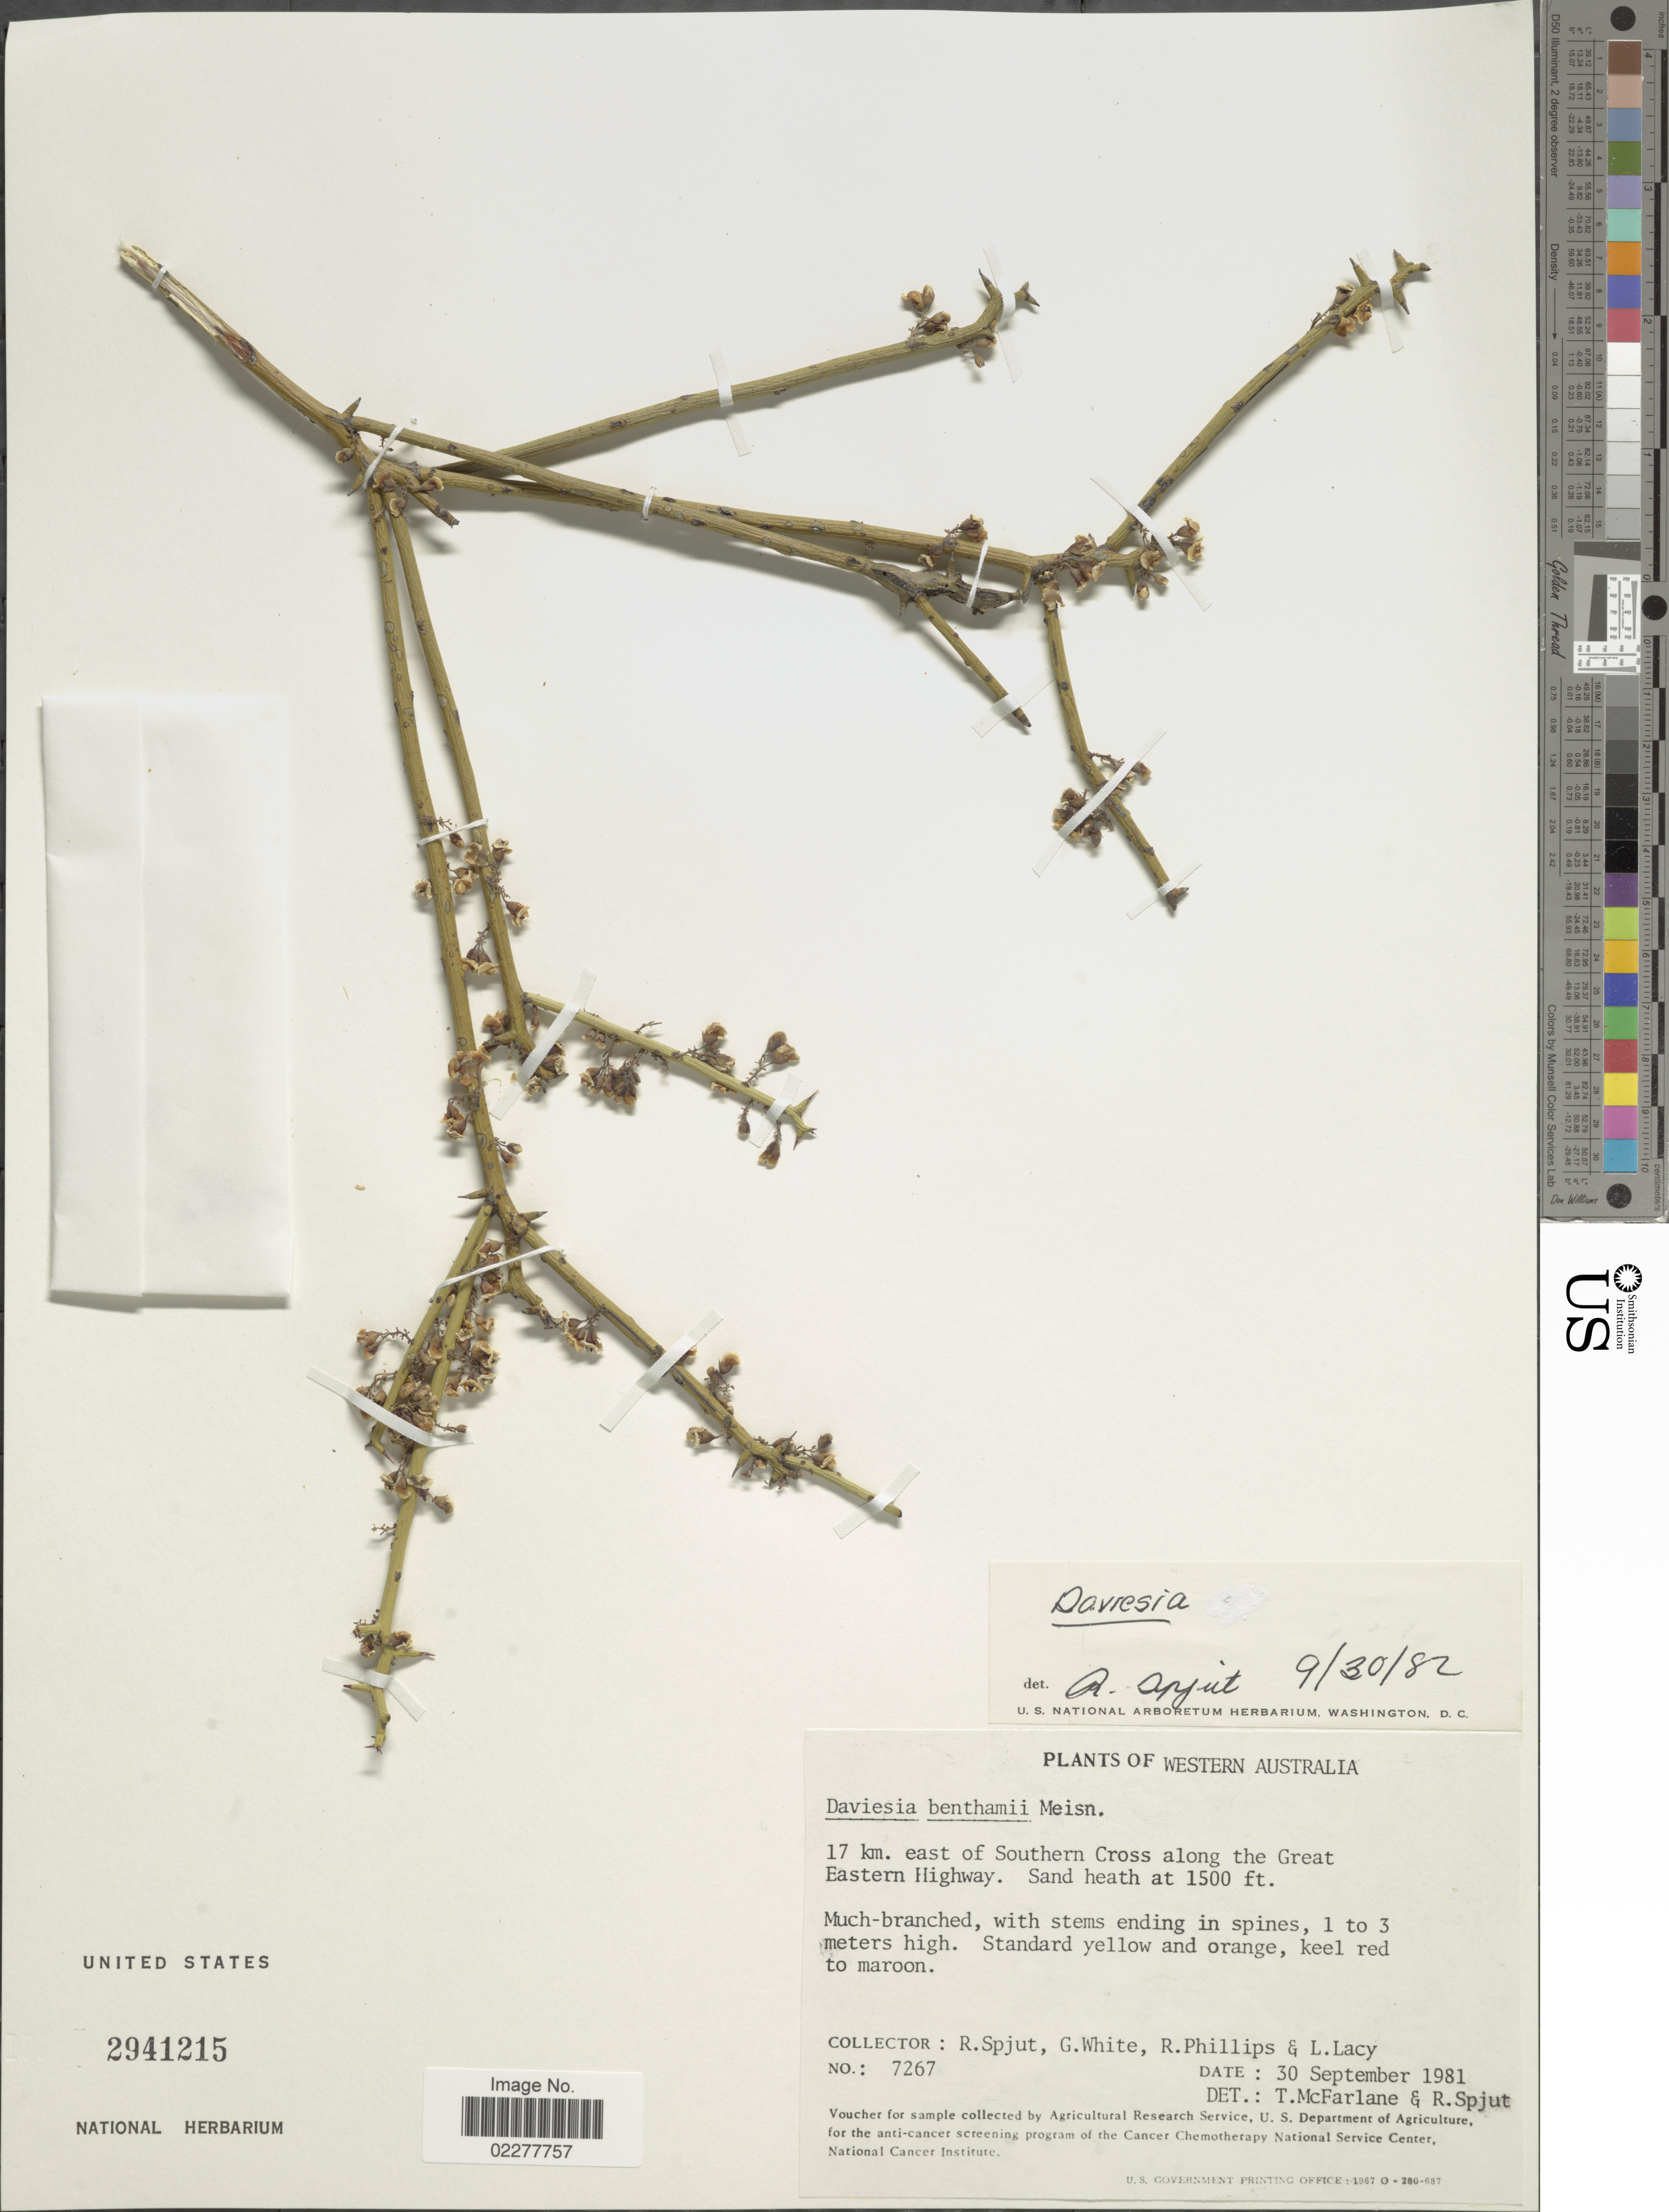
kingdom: Plantae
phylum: Tracheophyta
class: Magnoliopsida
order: Fabales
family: Fabaceae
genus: Daviesia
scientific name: Daviesia sp.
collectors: R. Spjut, G. White, R. Phillips & L. Lacy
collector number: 7267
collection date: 1981-09-30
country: Australia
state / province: Western Australia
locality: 17 km. east of Southern Cross along the Great Eastern Highway.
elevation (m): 457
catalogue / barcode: US 2941215